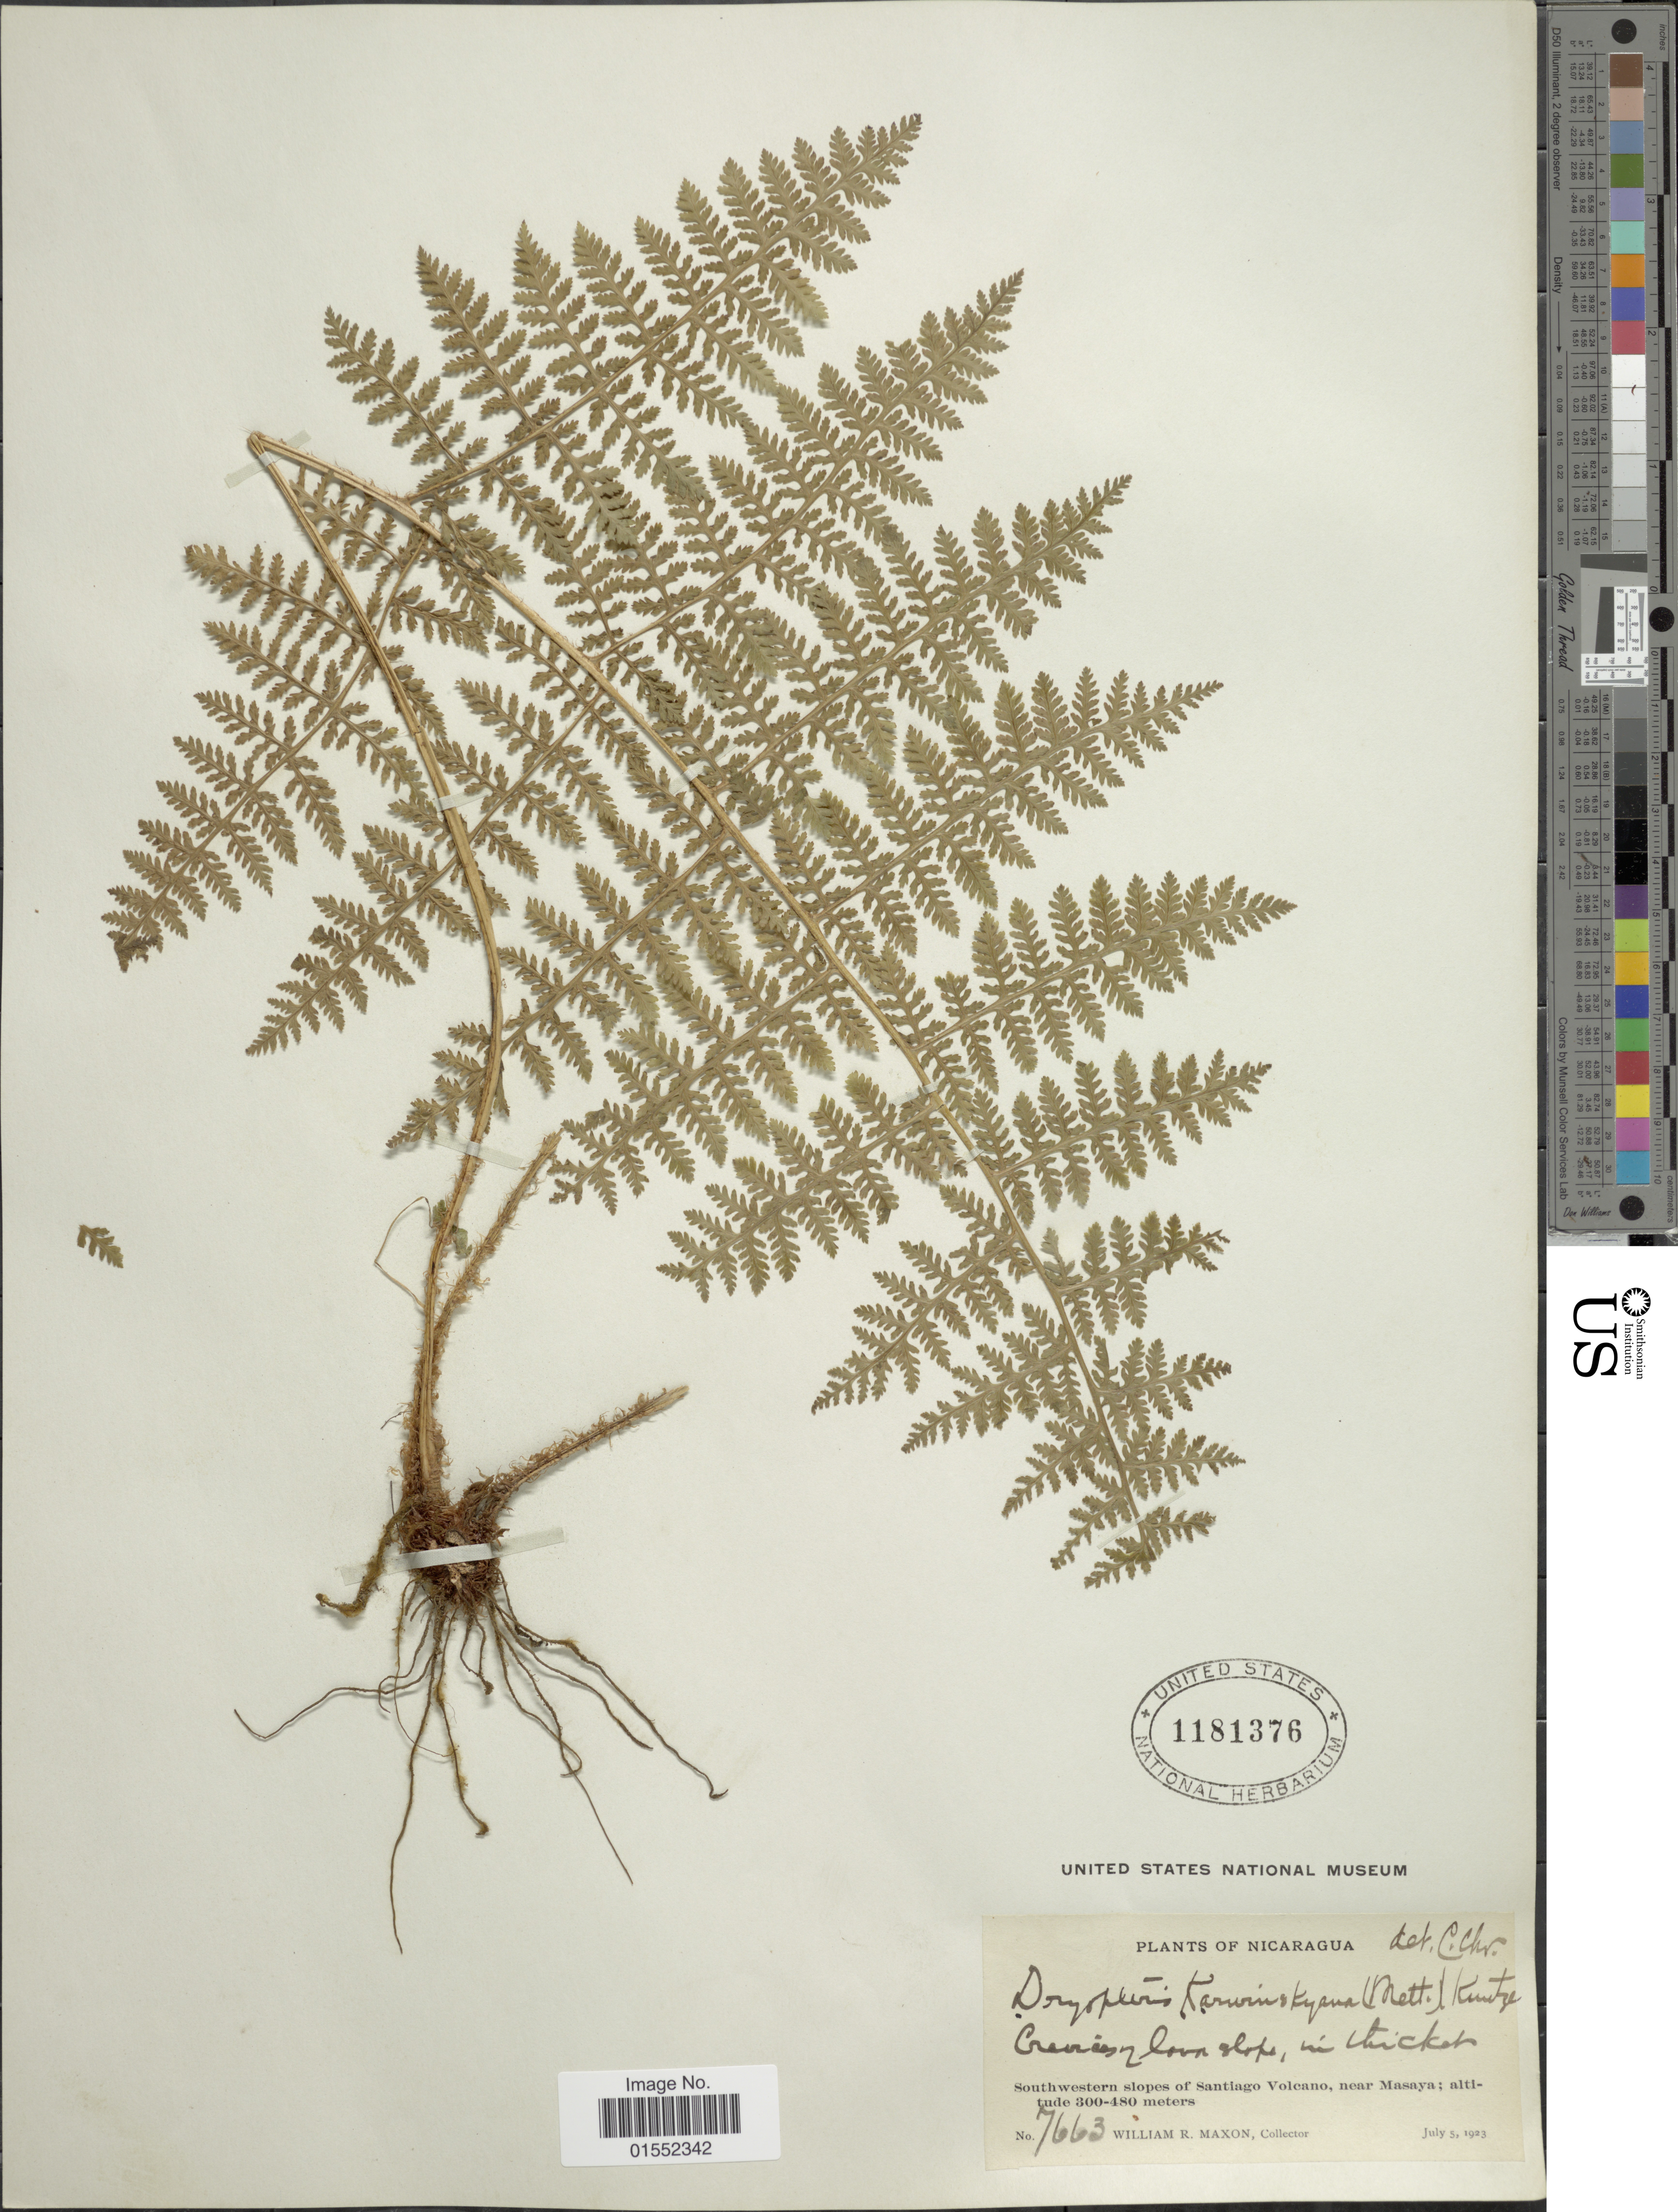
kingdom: Plantae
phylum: Tracheophyta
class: Polypodiopsida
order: Polypodiales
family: Dryopteridaceae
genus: Dryopteris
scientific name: Dryopteris karwinskyana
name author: (Mett.) Kuntze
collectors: W. R. Maxon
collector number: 7663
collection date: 1923-07-05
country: Nicaragua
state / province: Masaya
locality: Southwestern slopes of Santiago Volcano, near Masaya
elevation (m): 300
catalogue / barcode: US 1181376